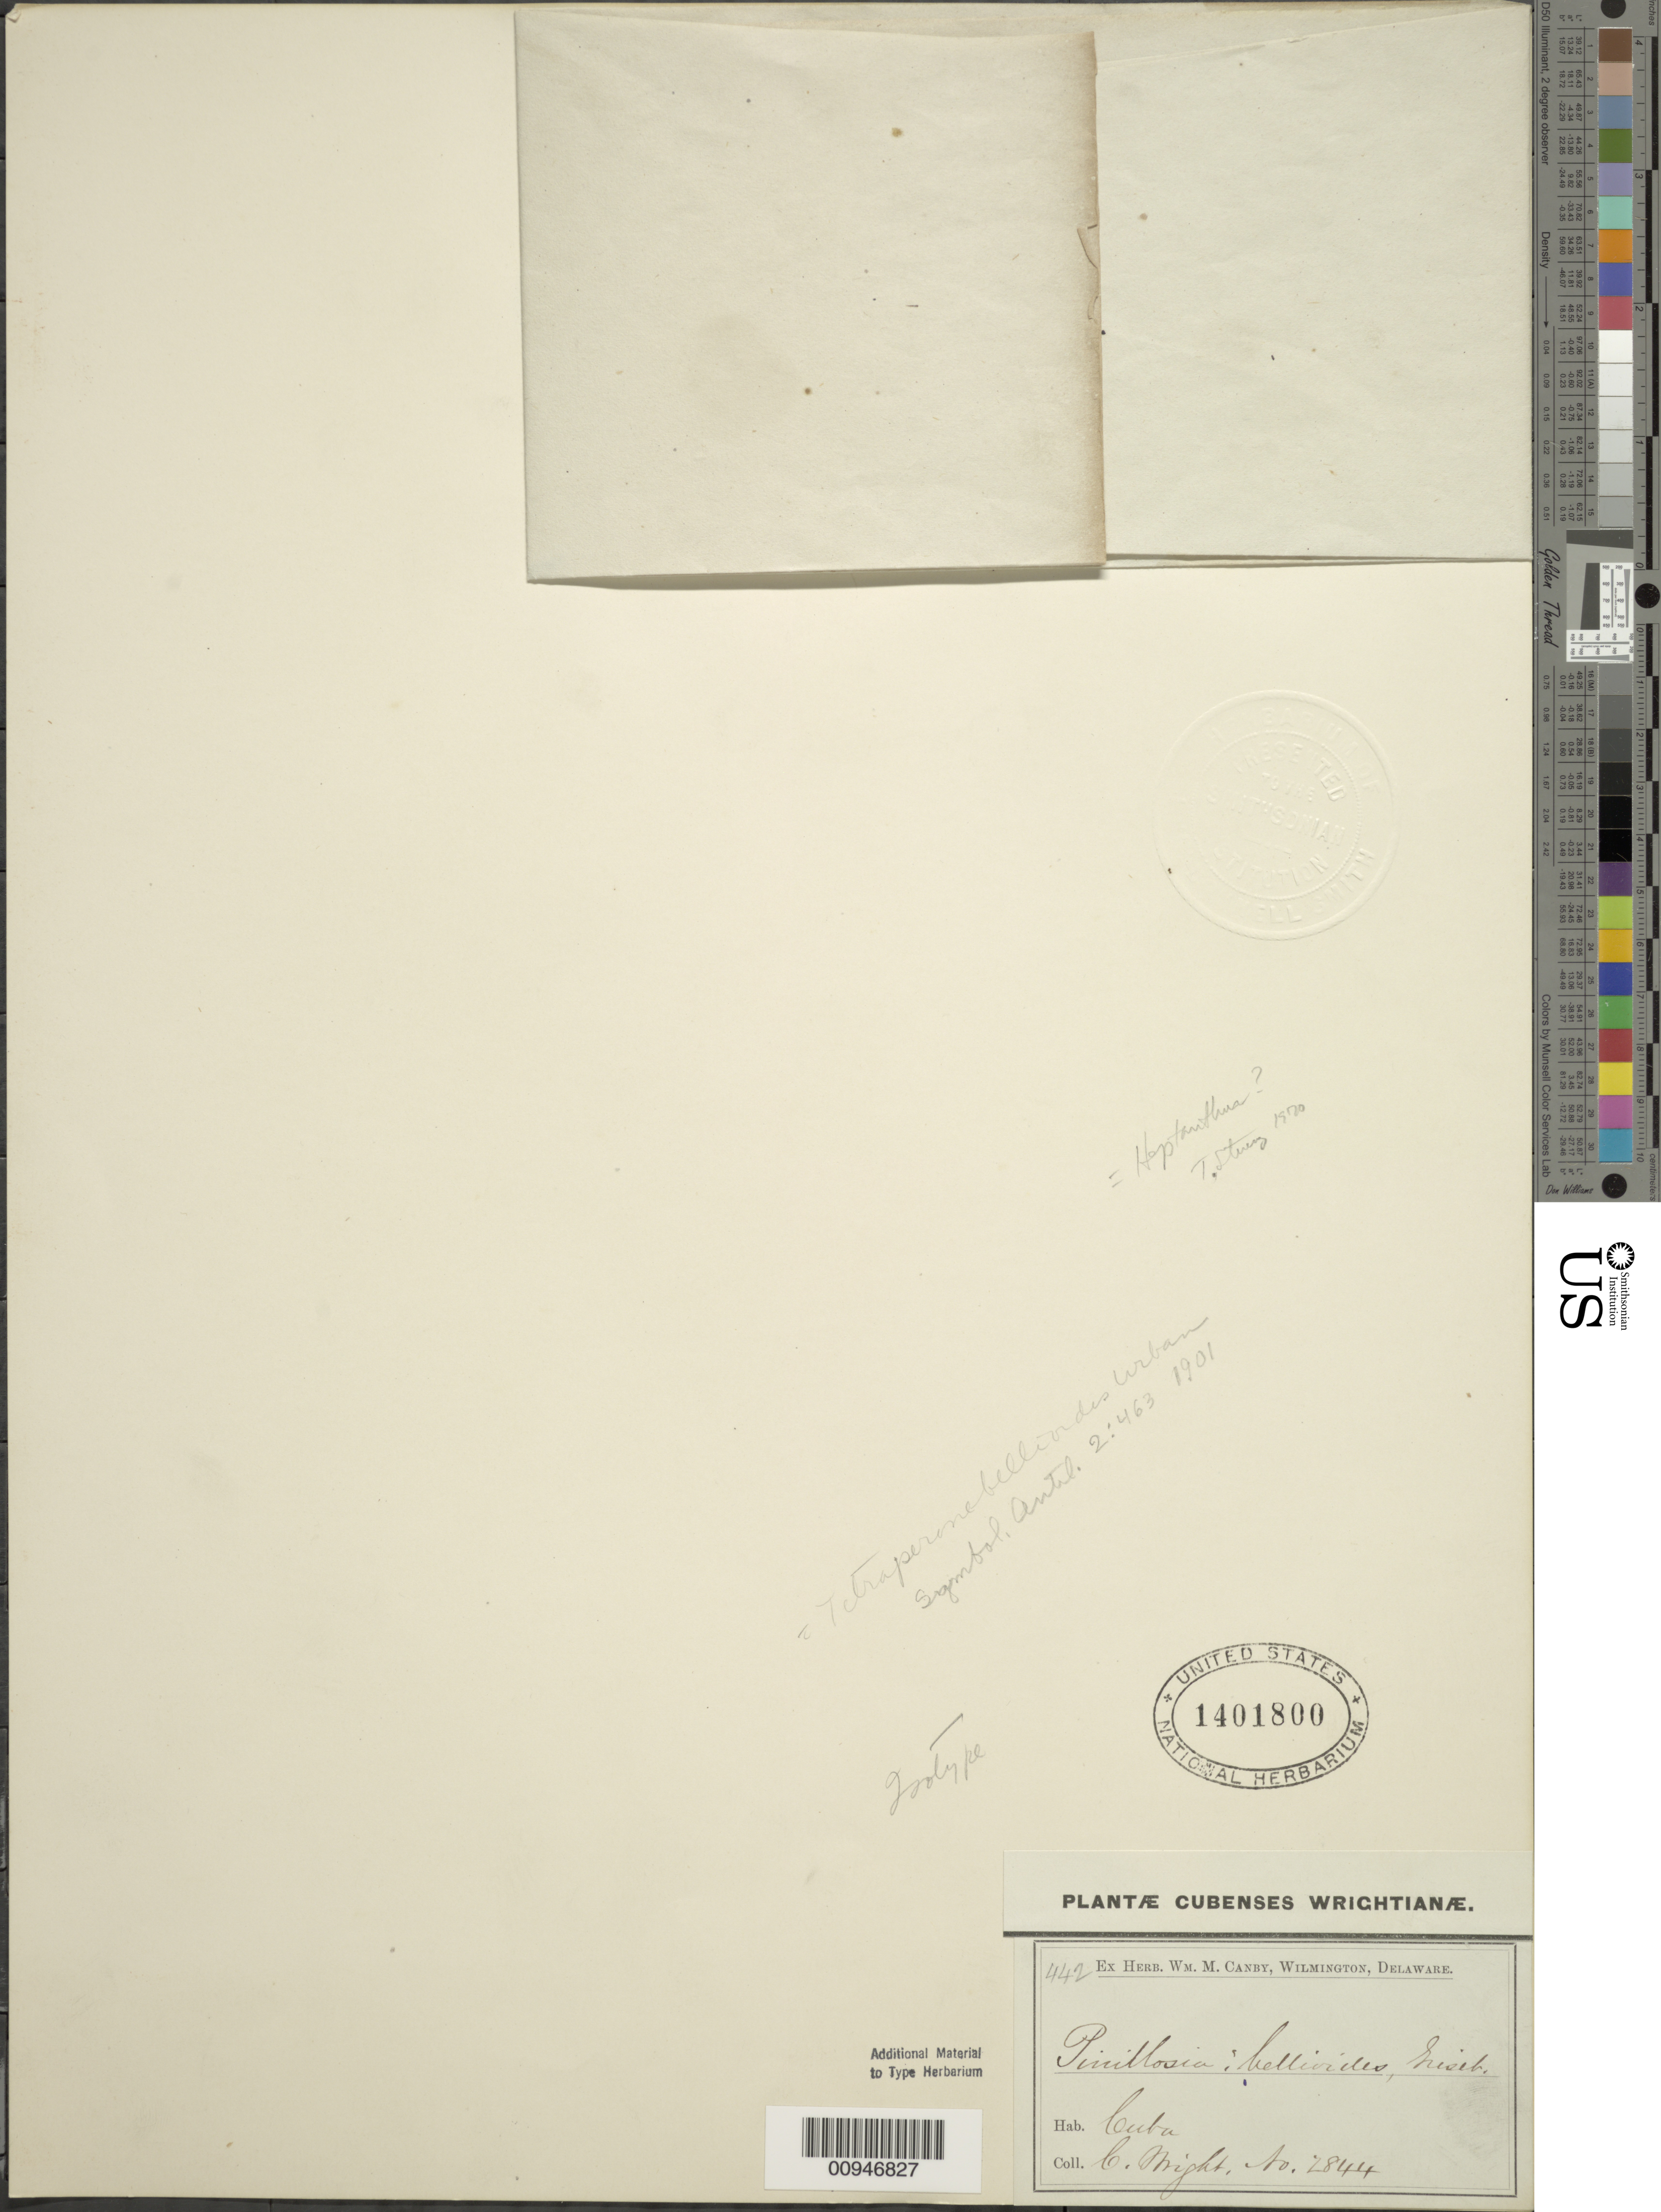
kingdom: Plantae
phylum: Tracheophyta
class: Magnoliopsida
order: Asterales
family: Asteraceae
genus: Tetraperone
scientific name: Tetraperone bellioides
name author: Griseb.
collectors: C. Wright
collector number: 2844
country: Cuba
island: Cuba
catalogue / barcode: US 1401800